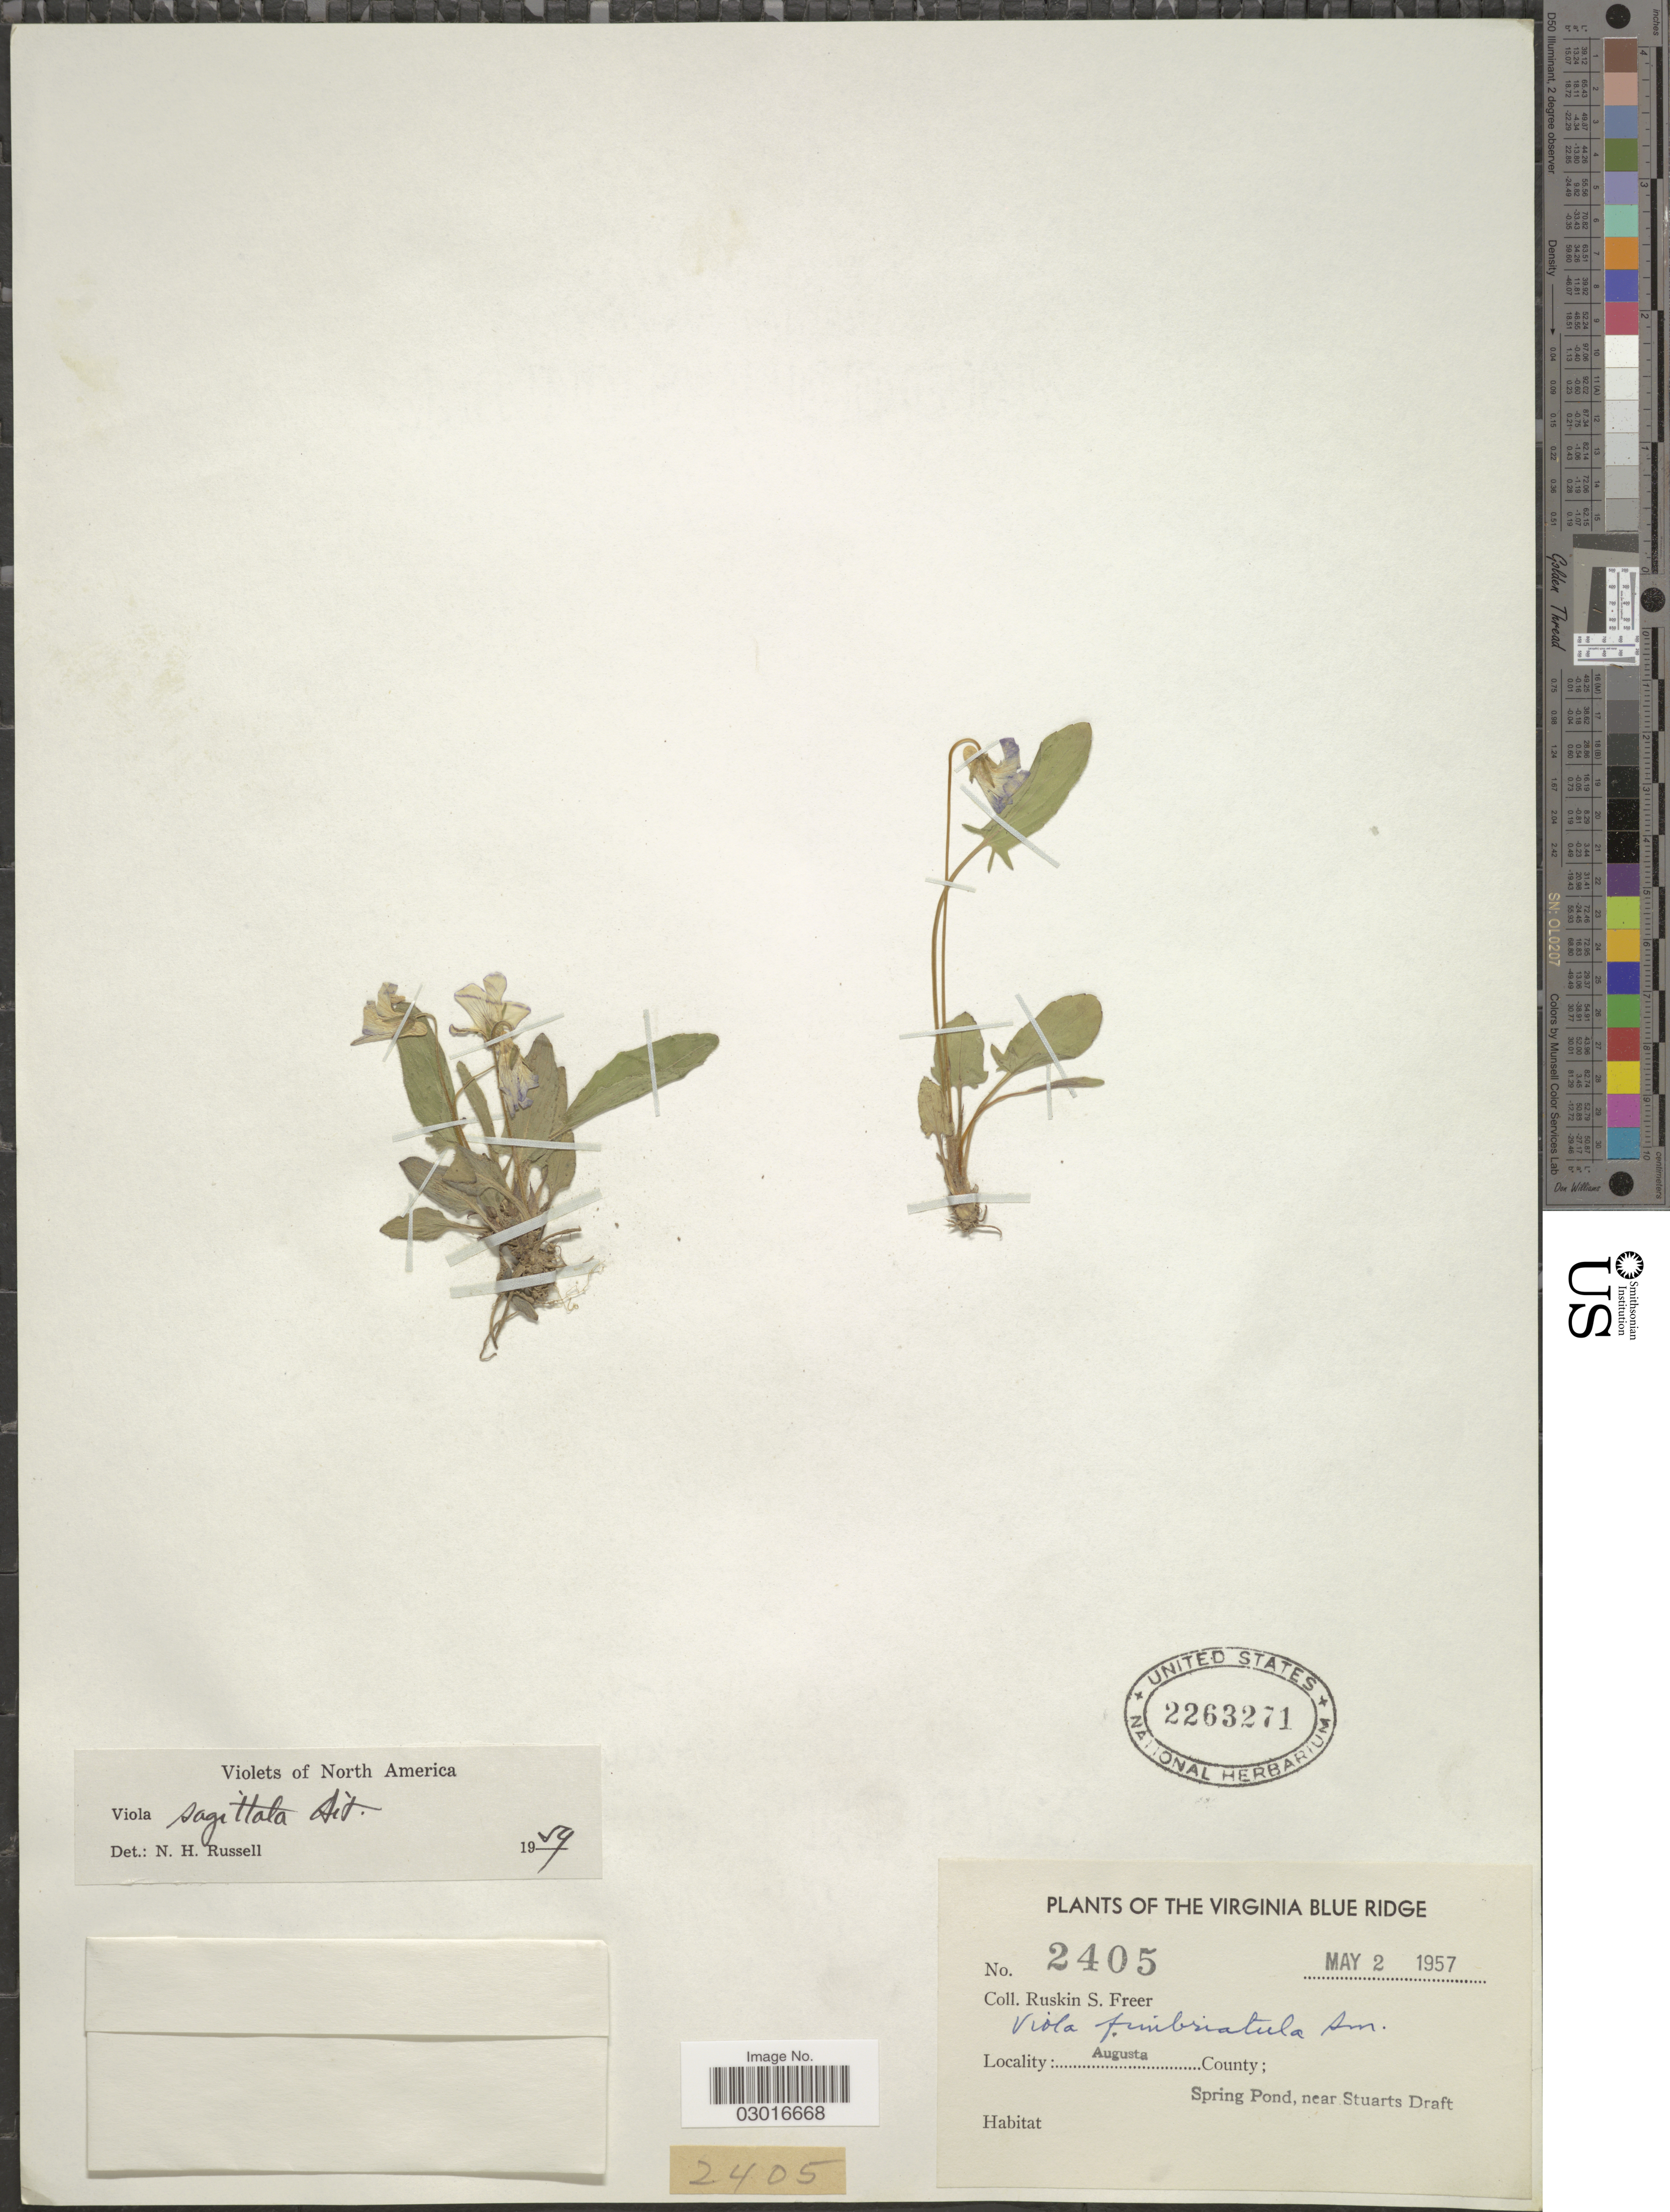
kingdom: Plantae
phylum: Tracheophyta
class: Magnoliopsida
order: Malpighiales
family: Violaceae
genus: Viola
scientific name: Viola sagittata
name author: Aiton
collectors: R. Freer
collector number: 2405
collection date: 1957-05-02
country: United States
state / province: Virginia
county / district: Augusta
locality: The Virginia Blue Ridge. Augusta County: Spring Pond, near Stuarts Draft.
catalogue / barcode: US 2263271